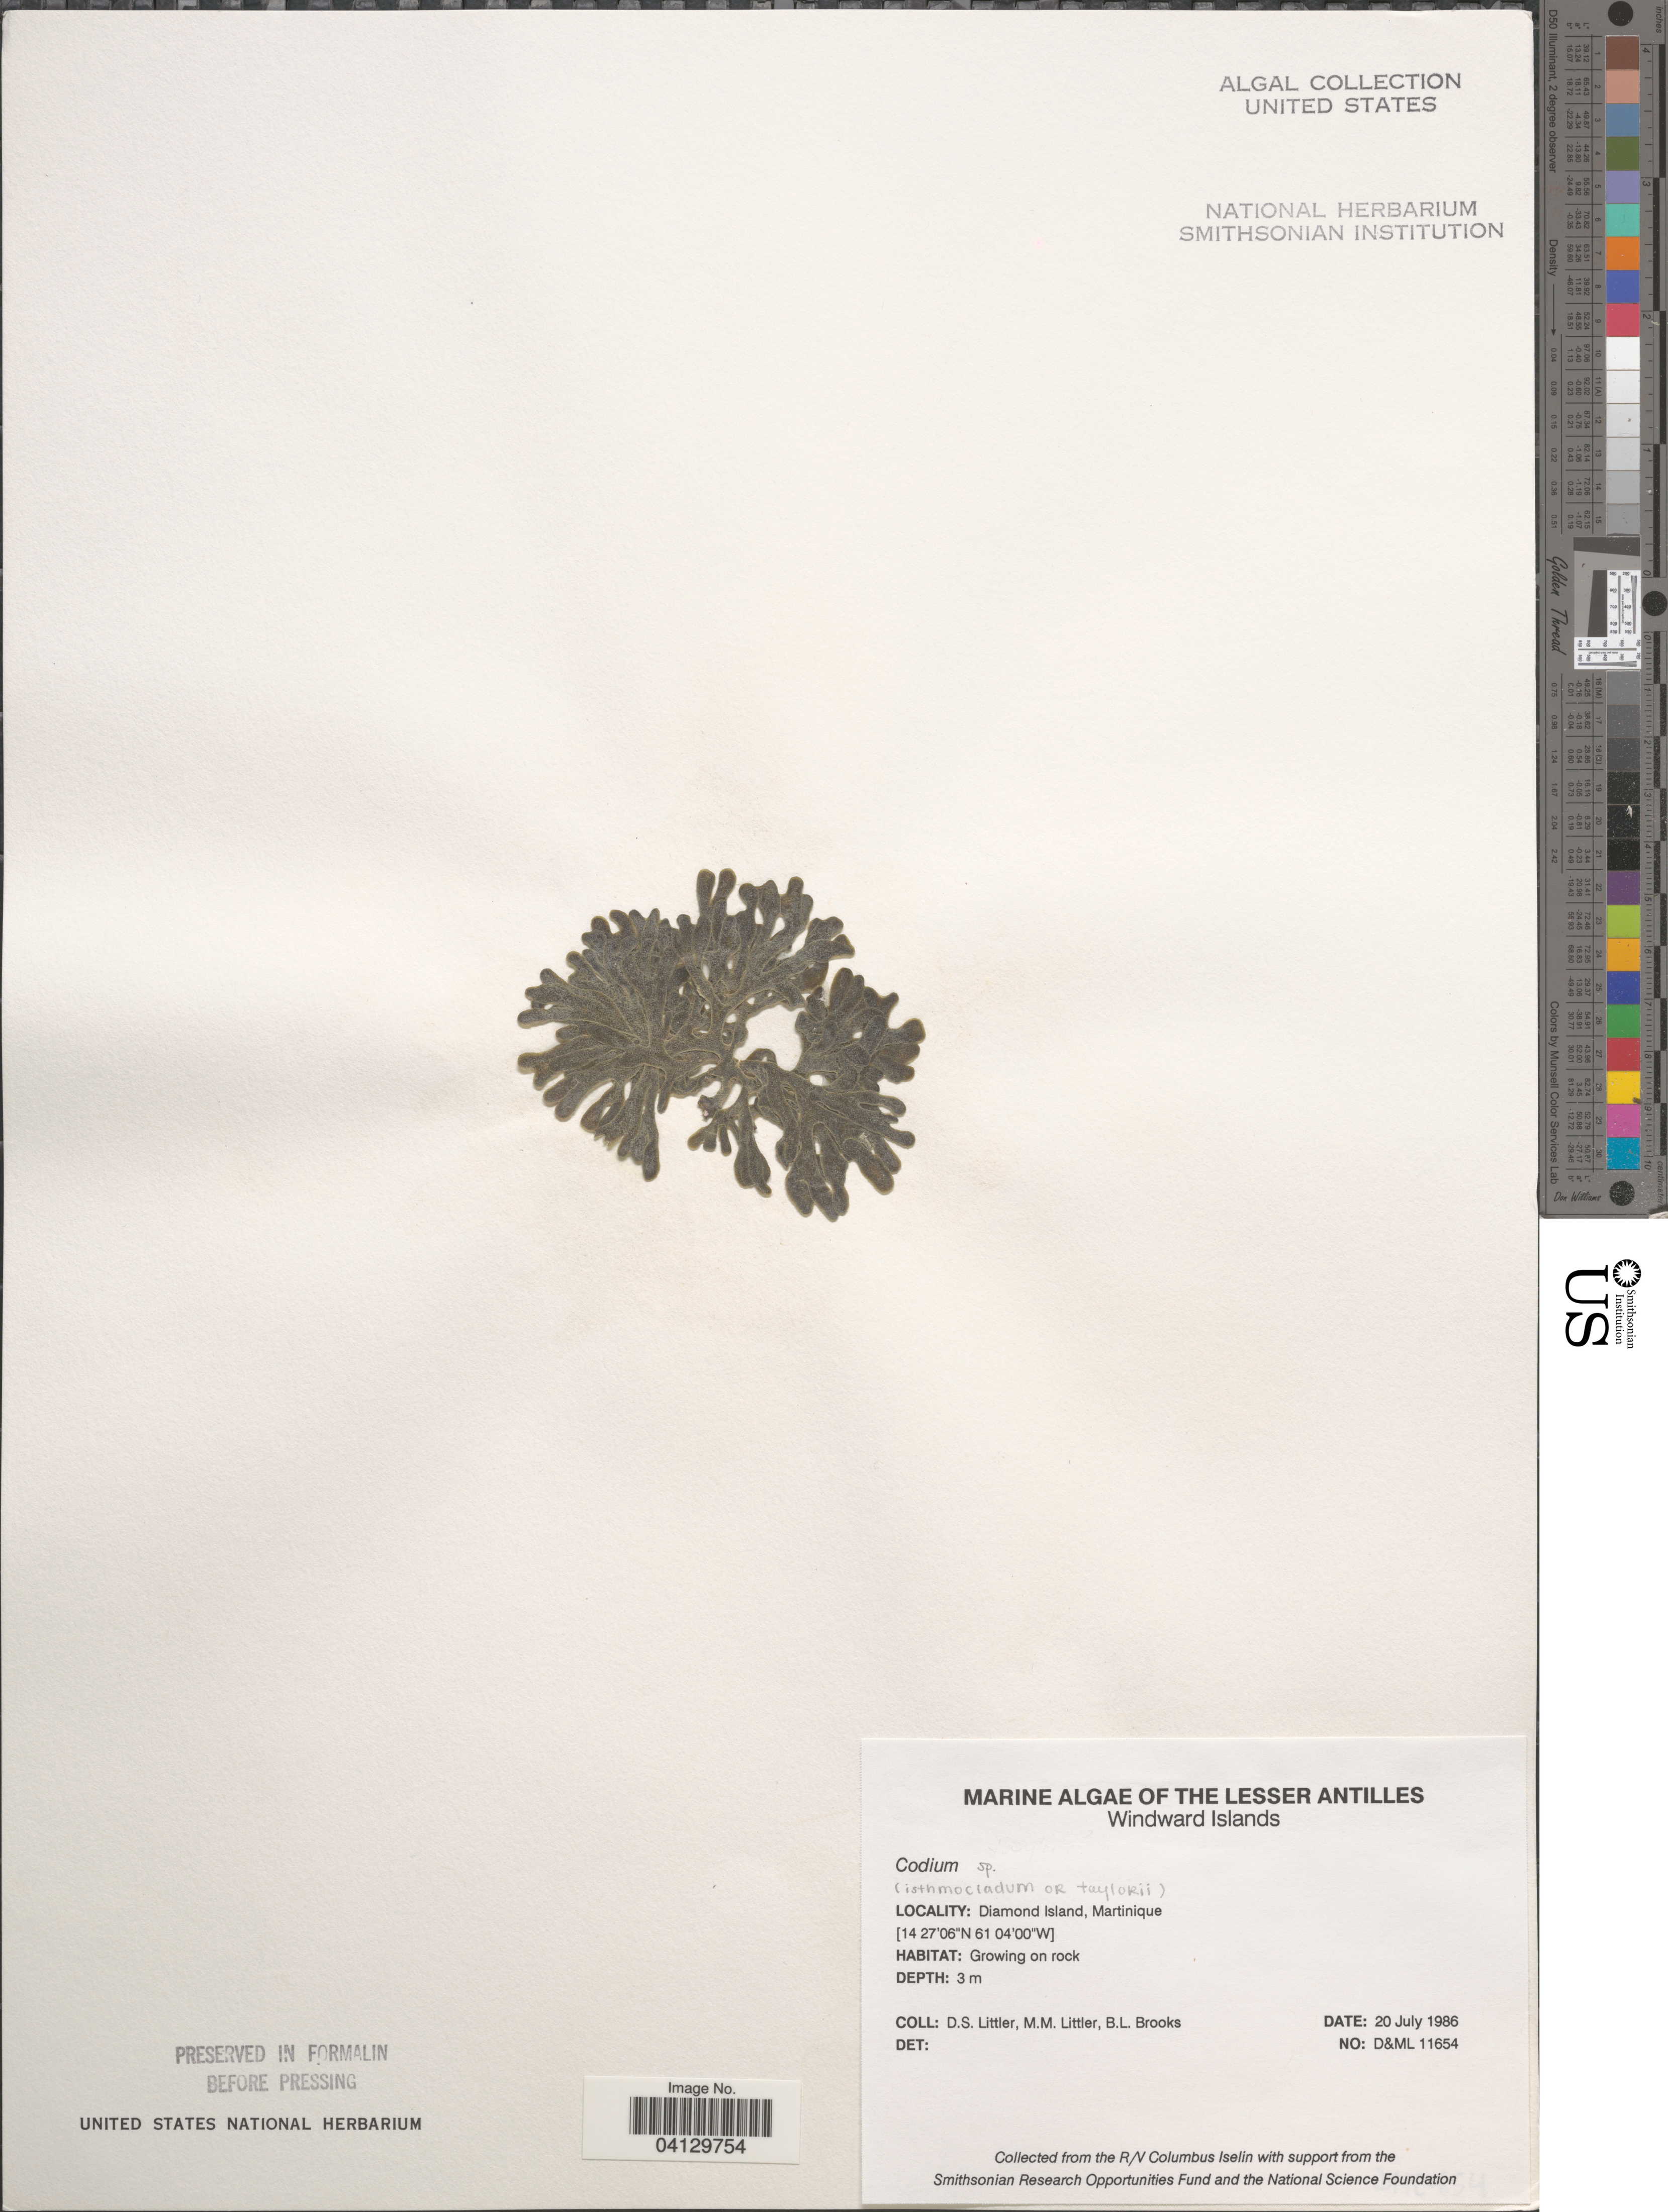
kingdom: Plantae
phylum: Chlorophyta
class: Ulvophyceae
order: Bryopsidales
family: Codiaceae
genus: Codium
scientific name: Codium sp.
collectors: D. S. Littler & B. Brooks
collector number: D&ML11654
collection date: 1986-07-20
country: Martinique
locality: The Lesser Antilles. Windward Islands. Diamond Island.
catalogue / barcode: US 329096